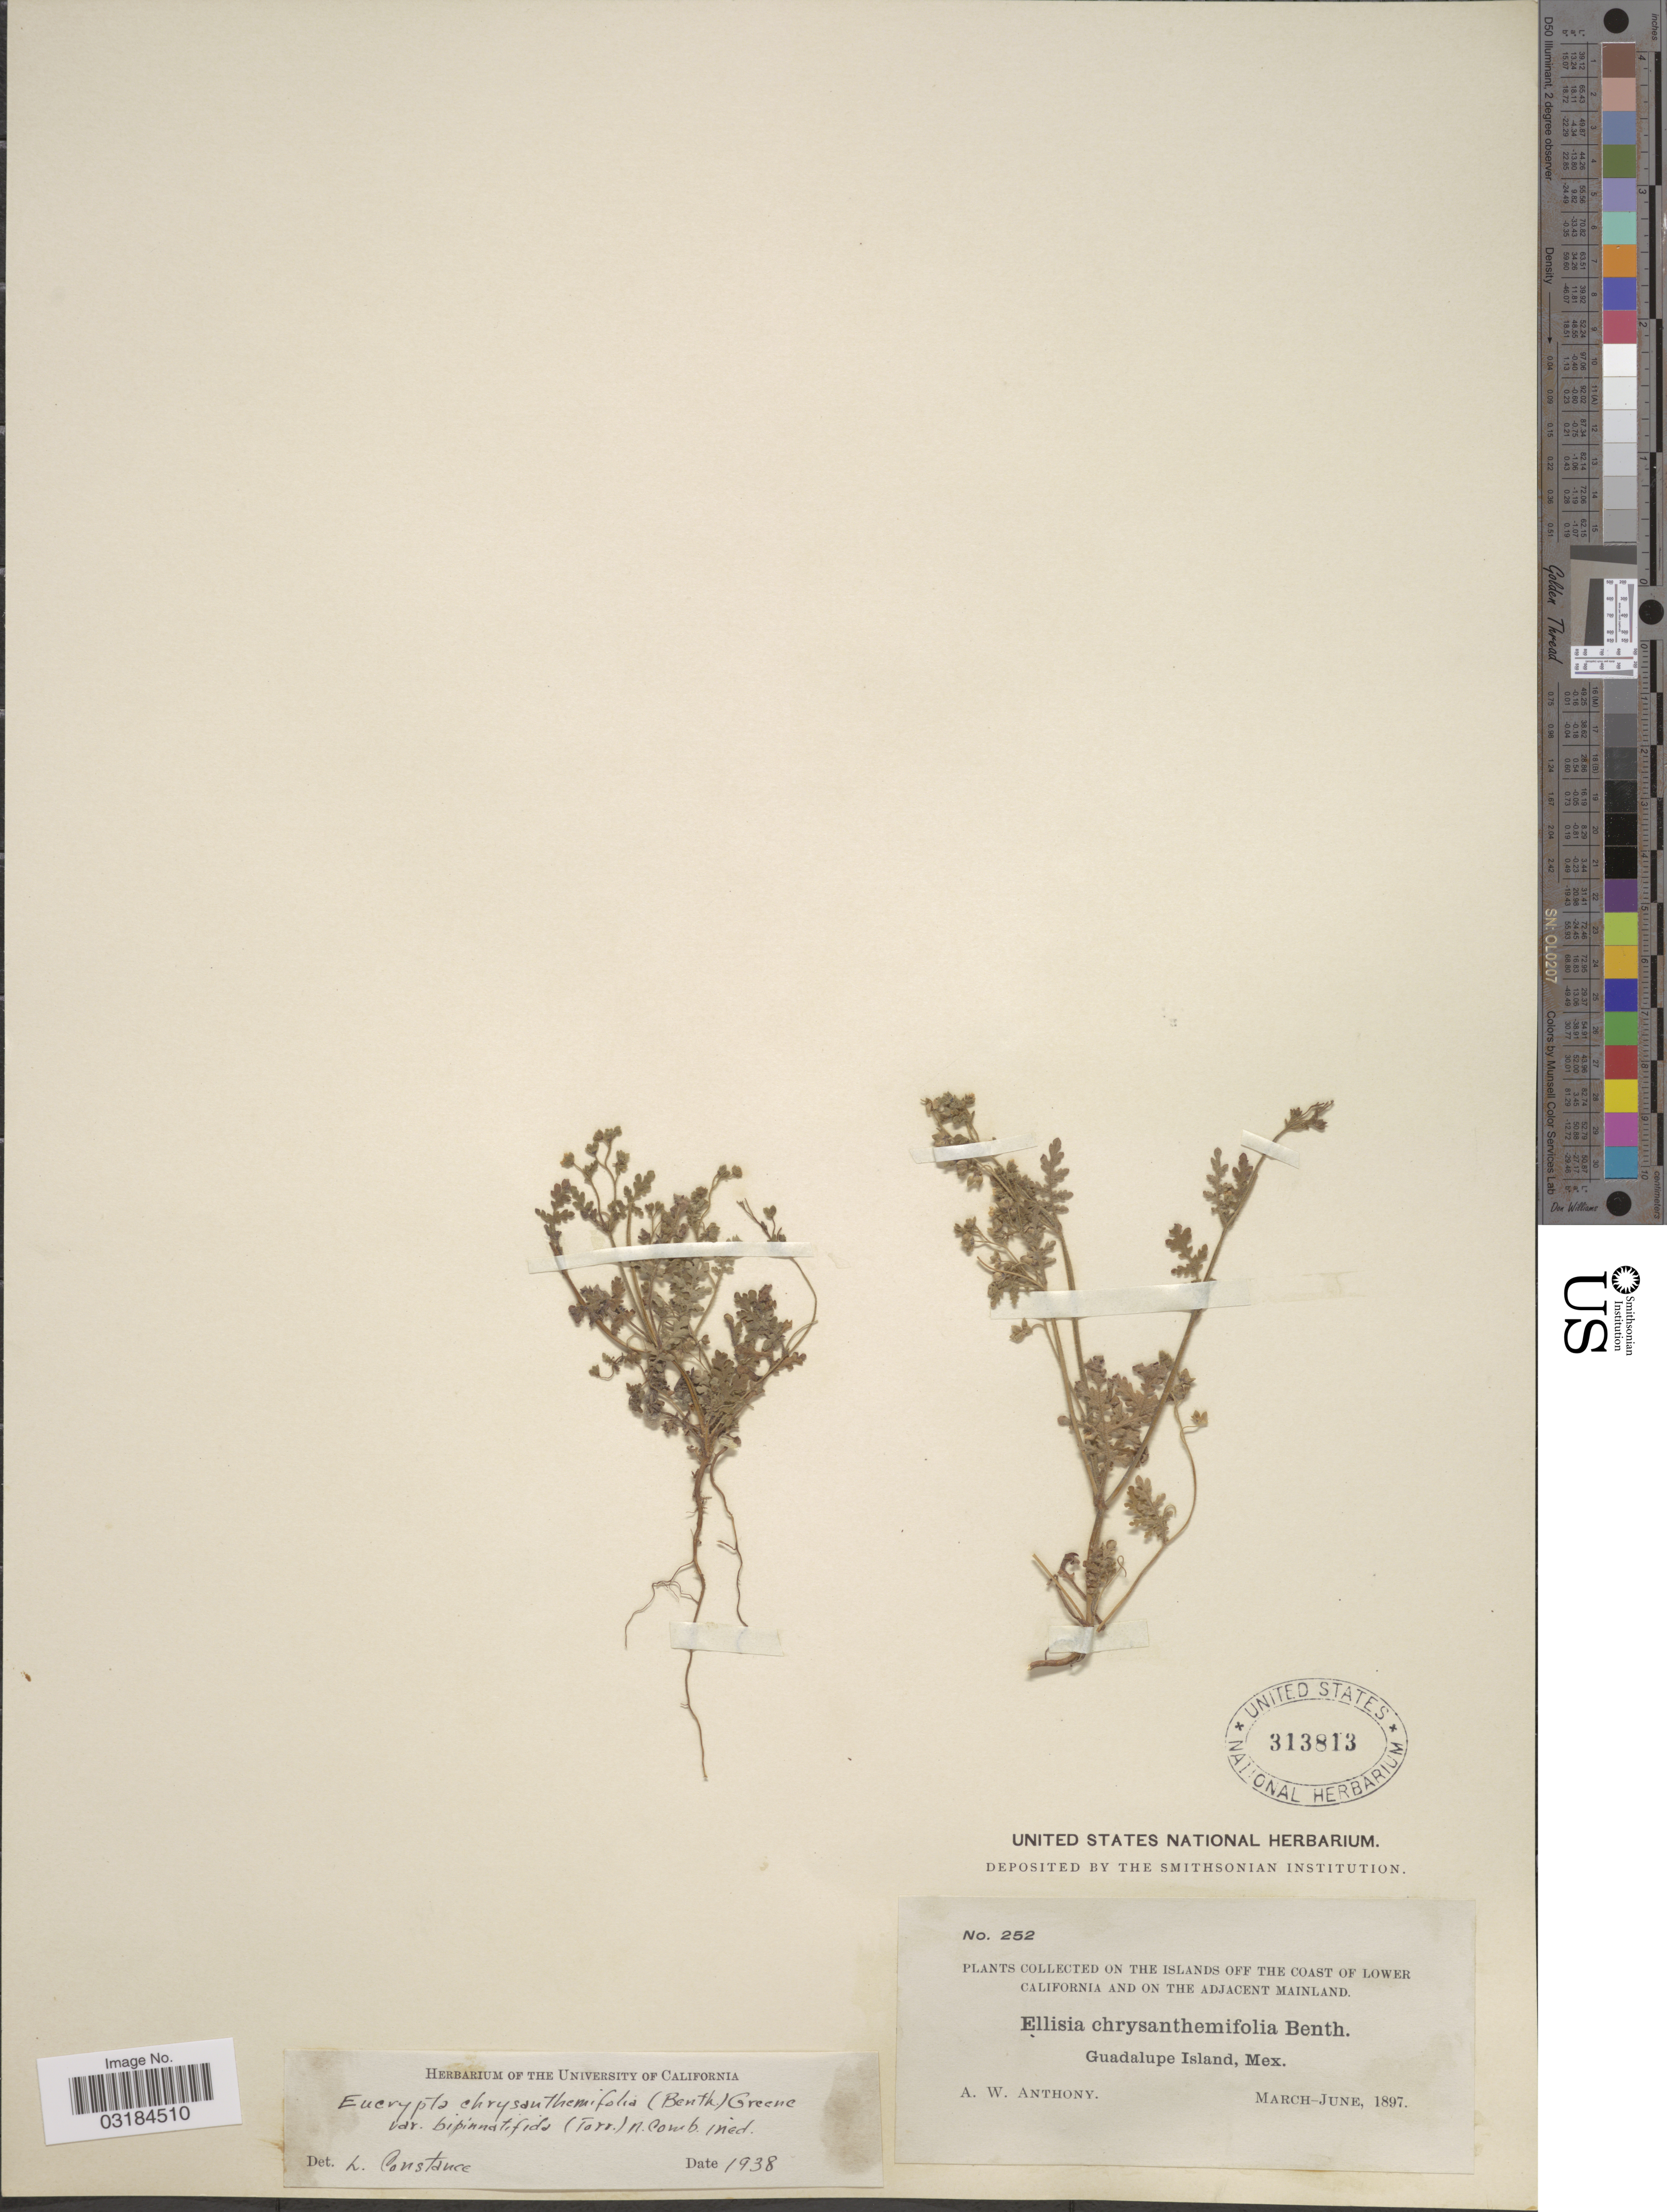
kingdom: Plantae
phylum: Tracheophyta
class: Magnoliopsida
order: Boraginales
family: Hydrophyllaceae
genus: Eucrypta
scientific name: Eucrypta chrysanthemifolia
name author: (Benth.) Greene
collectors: A. W. Anthony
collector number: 252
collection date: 1897-03/1897-06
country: Mexico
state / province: Baja California Norte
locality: On the islands off the coast of Lower California and on the adjacent mainland. Guadalupe Island.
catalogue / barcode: US 313813